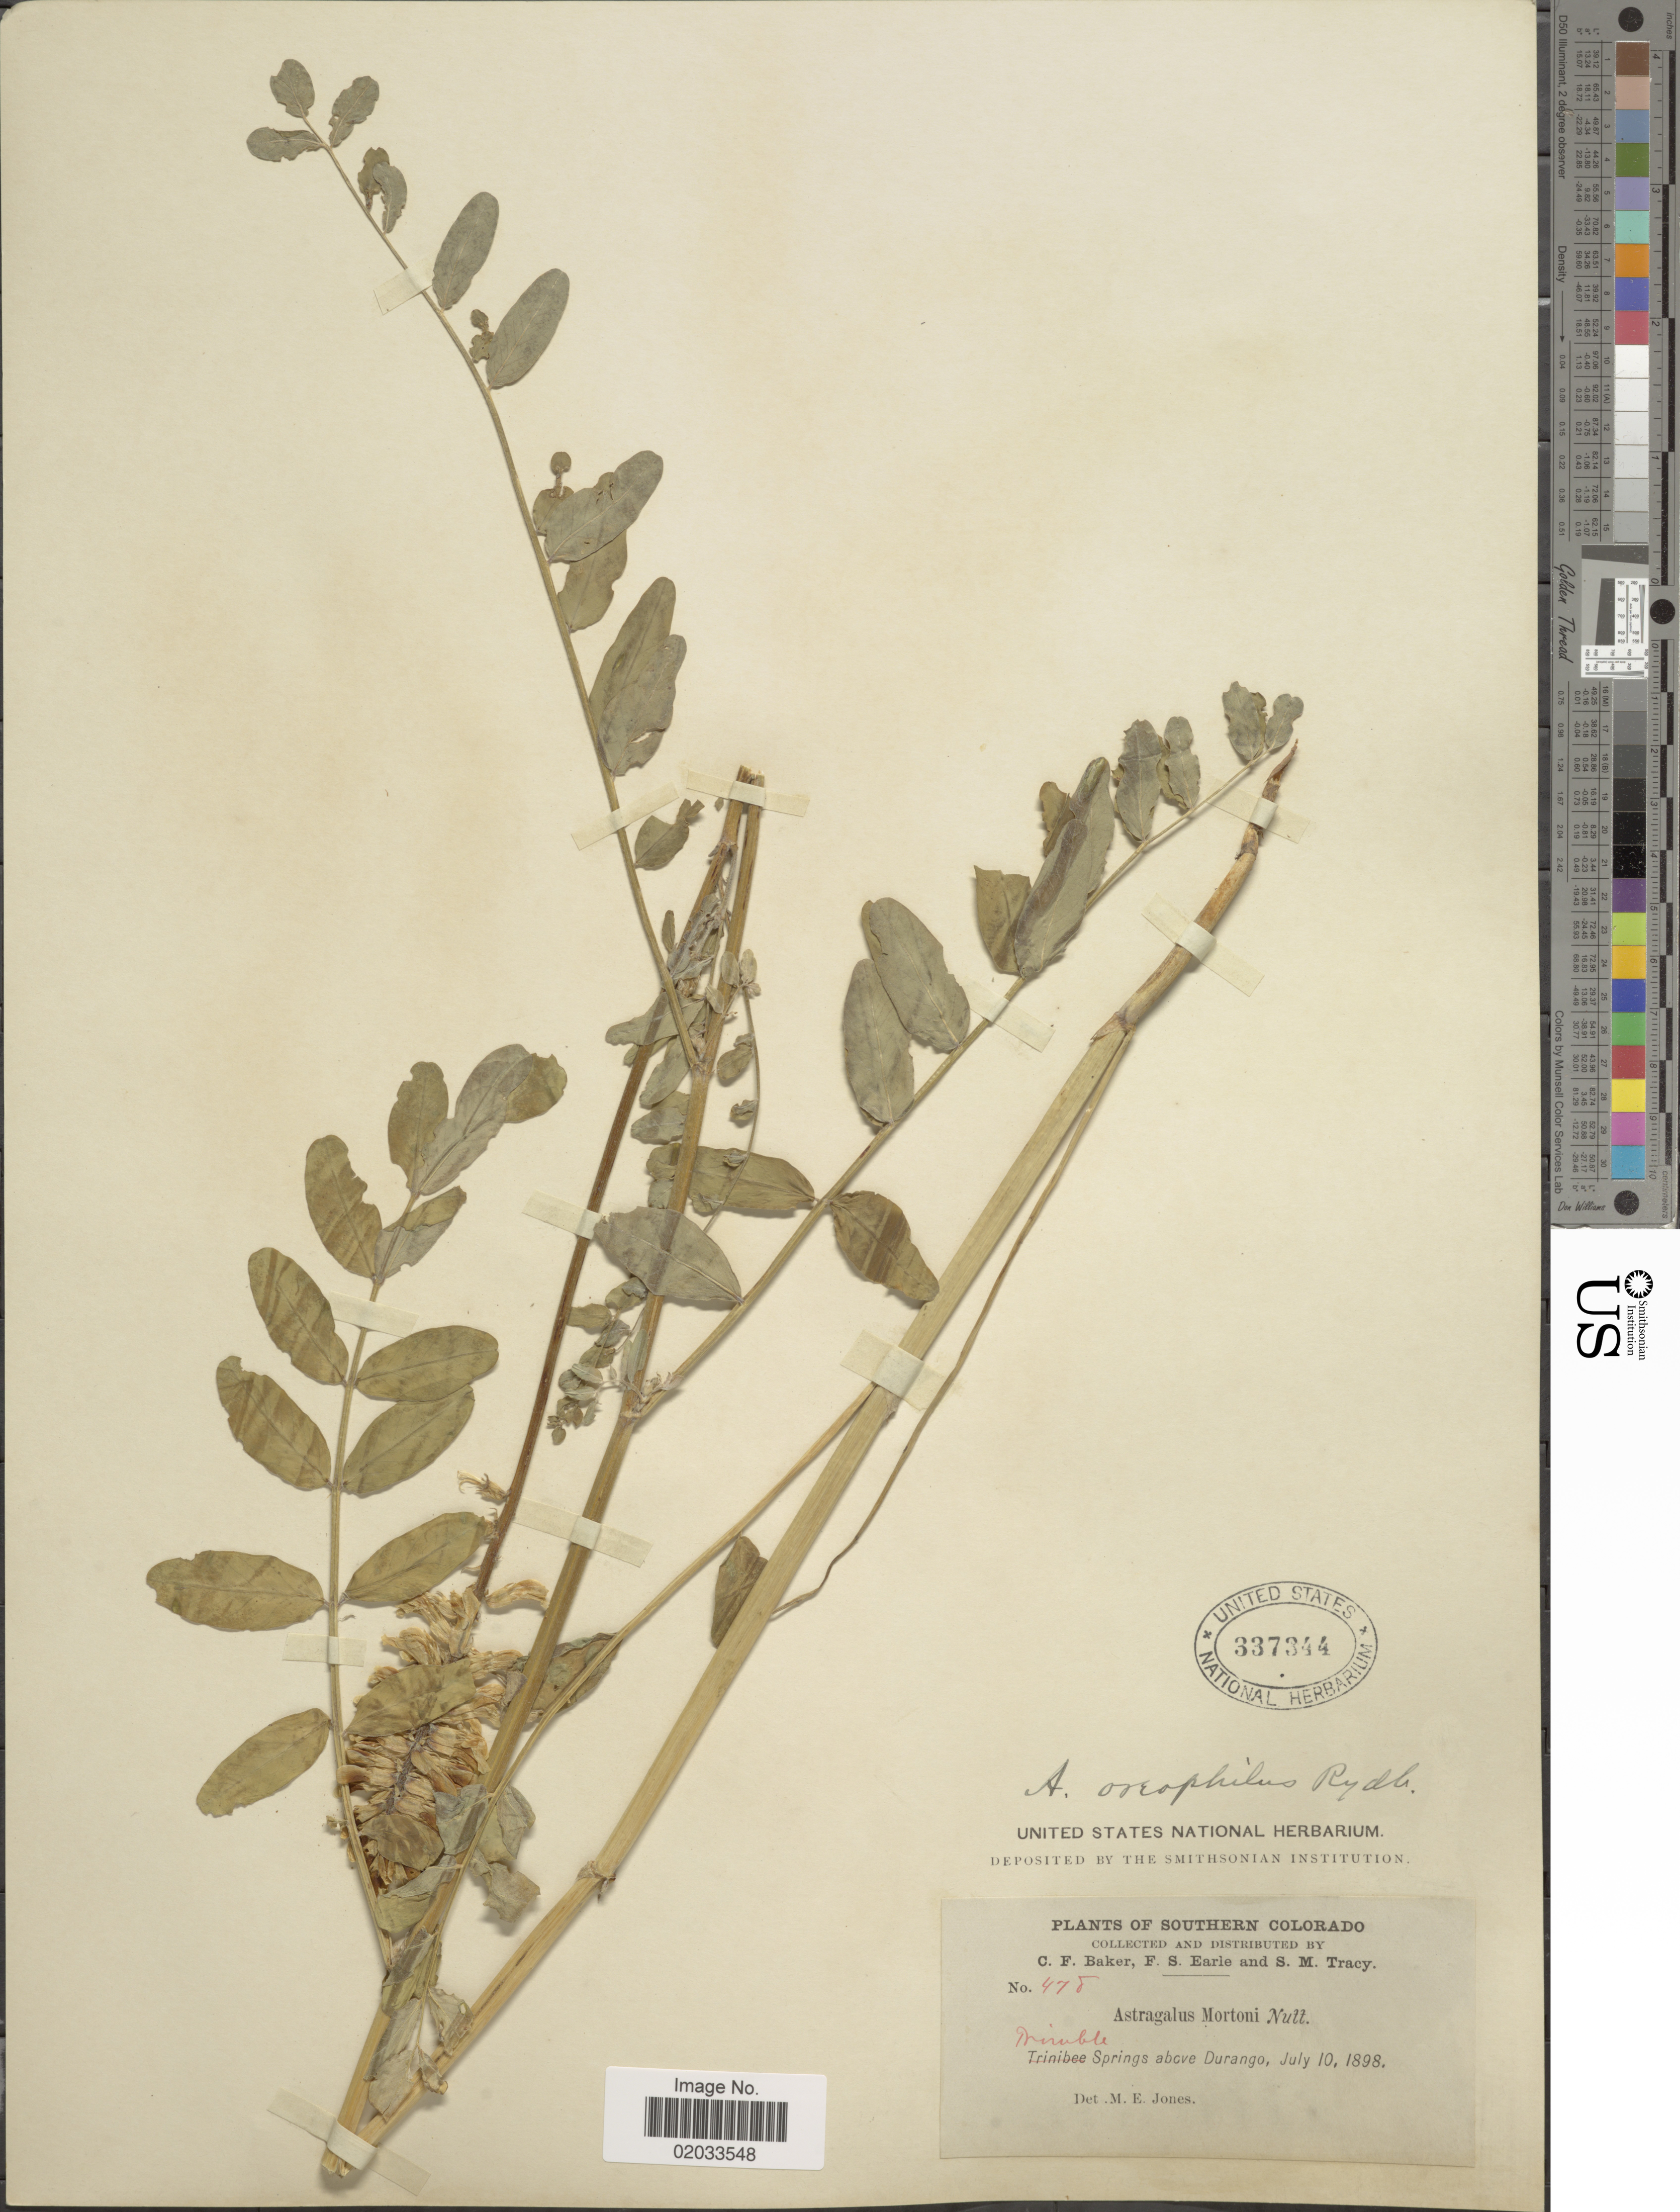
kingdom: Plantae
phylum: Tracheophyta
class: Magnoliopsida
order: Fabales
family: Fabaceae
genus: Astragalus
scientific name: Astragalus oreophilus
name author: Rydb.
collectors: C. F. Baker, F. S. Earle & S. M. Tracy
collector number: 478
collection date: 1898-07-10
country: United States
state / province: Colorado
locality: Southern Colorado, Trimble Springs above Durango.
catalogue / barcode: US 337344